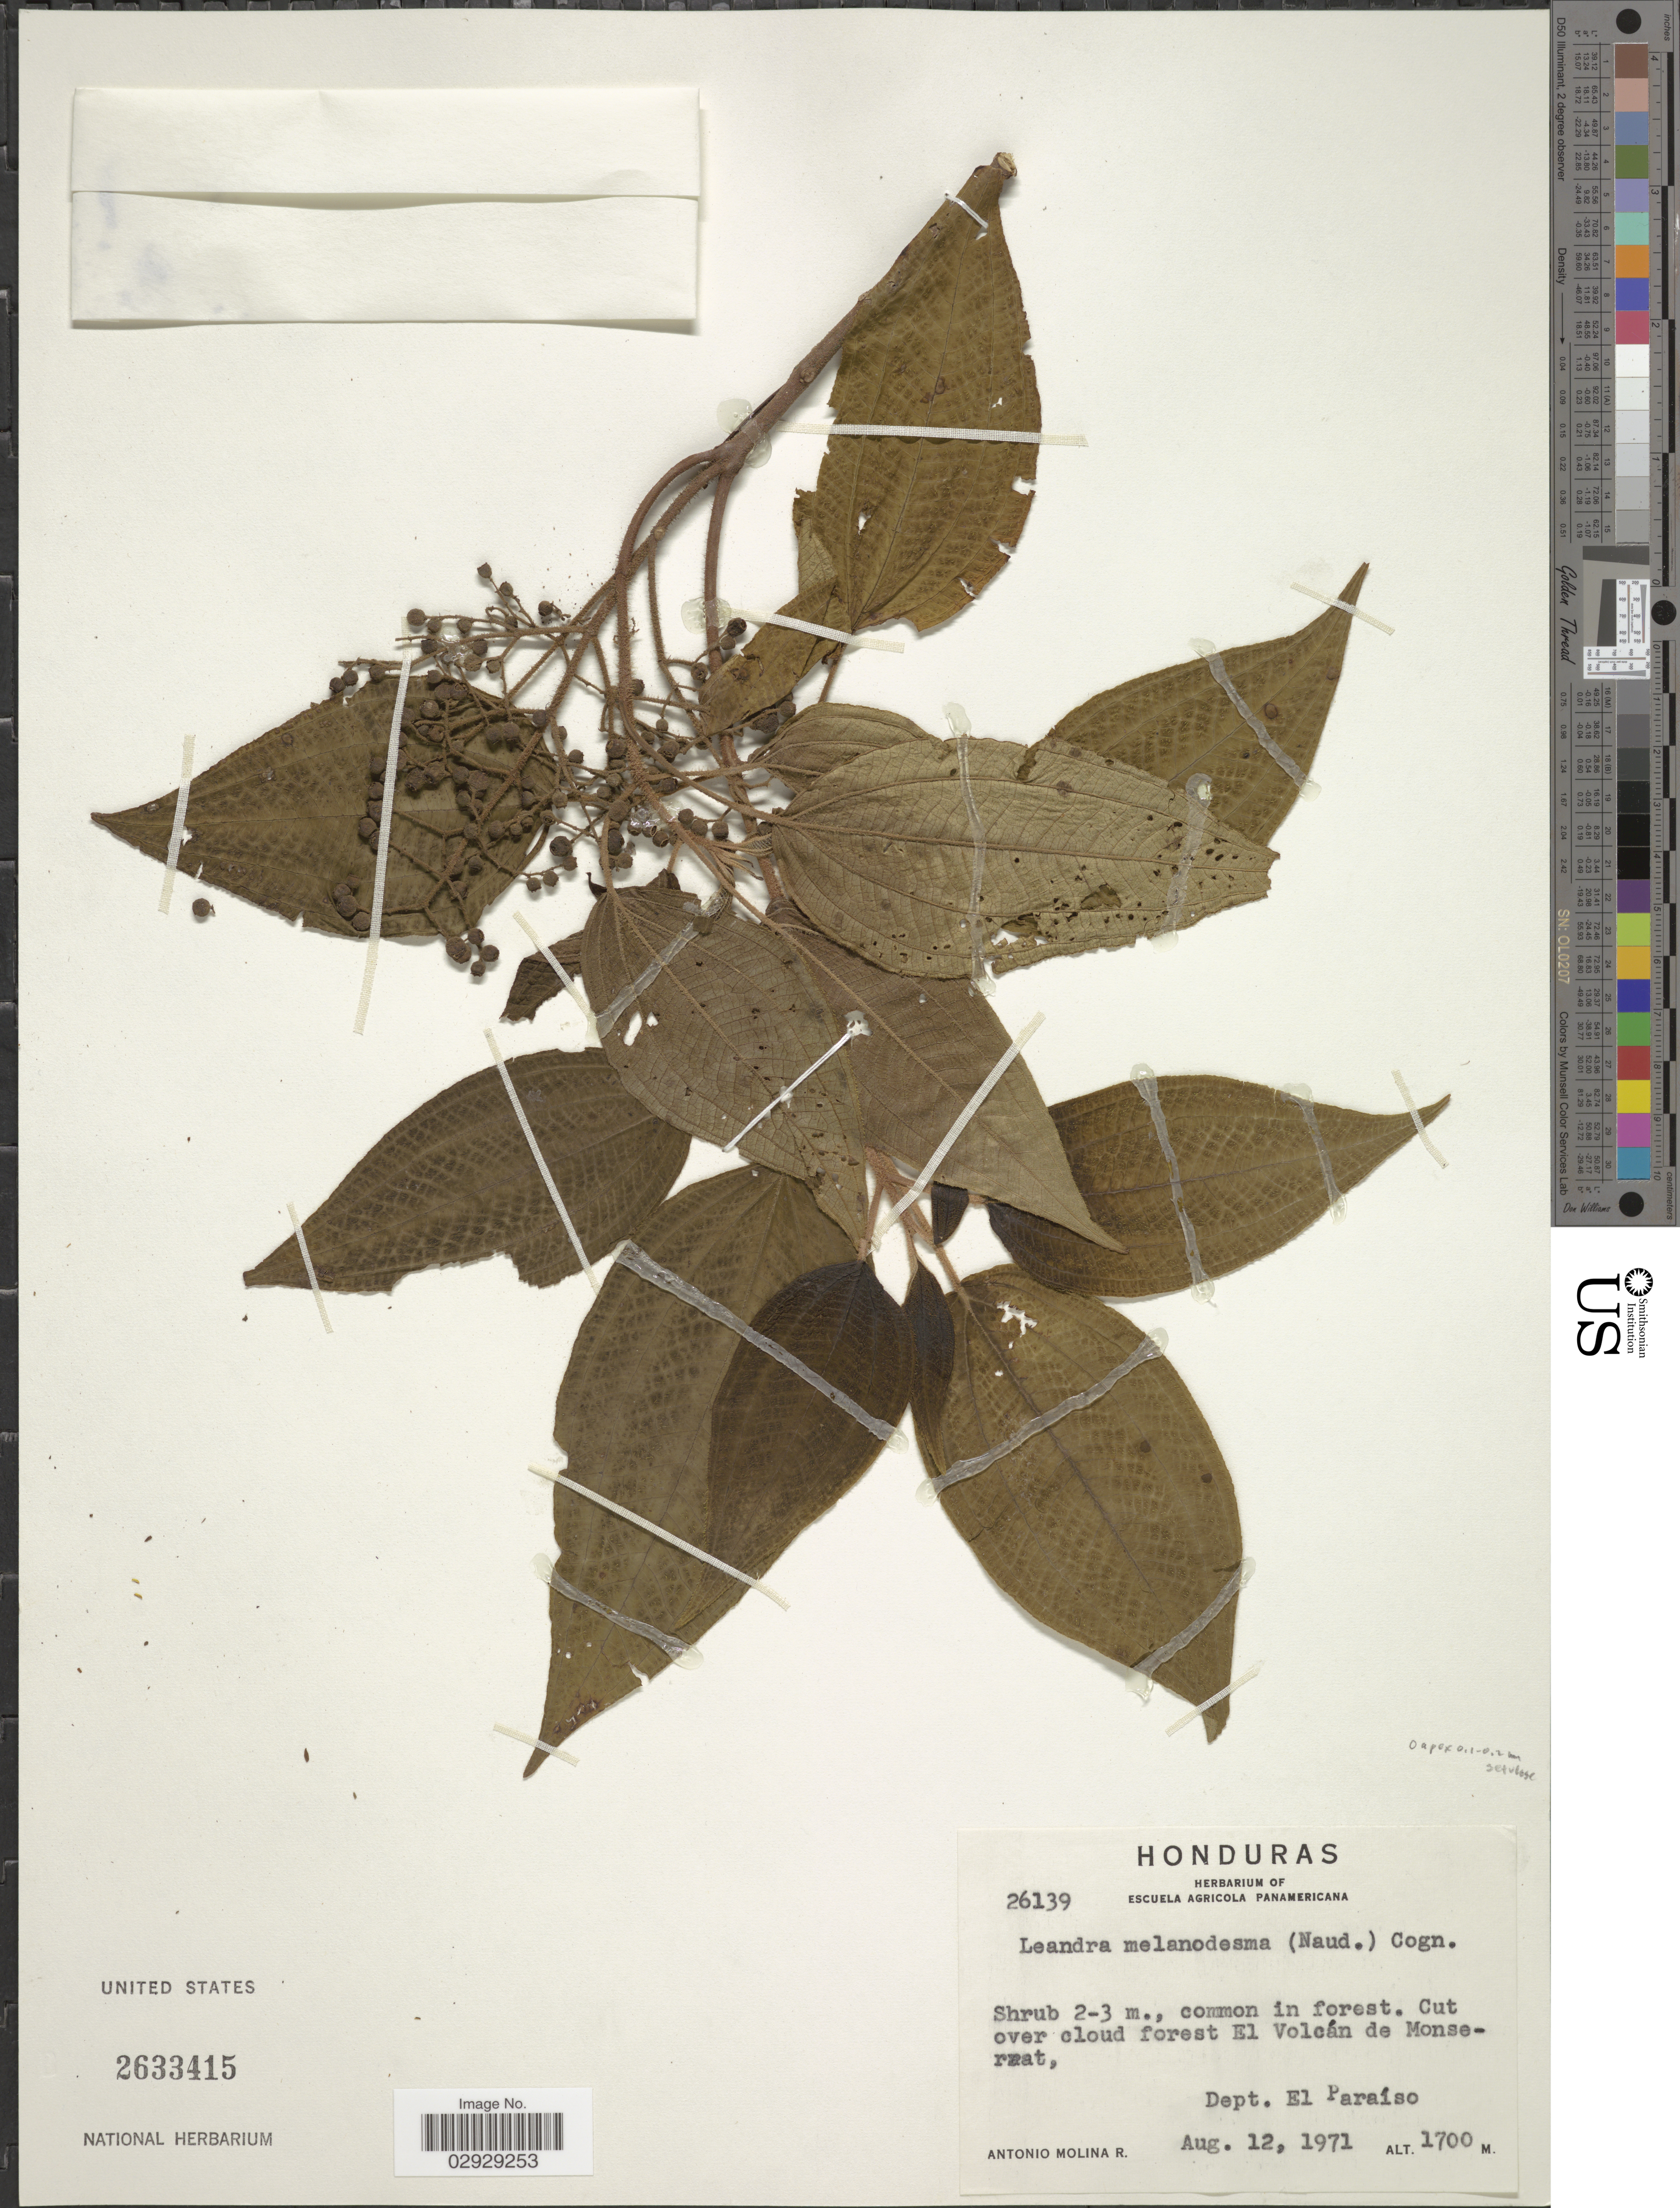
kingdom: Plantae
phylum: Tracheophyta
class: Magnoliopsida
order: Myrtales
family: Melastomataceae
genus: Leandra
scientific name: Leandra melanodesma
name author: (Naudin) Cogn.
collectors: A. Molina R.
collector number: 26139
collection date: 1971-08-12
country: Honduras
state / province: El Paraíso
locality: El Volcán de Monserrat, Dept. El Paraíso.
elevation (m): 1700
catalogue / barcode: US 2633415